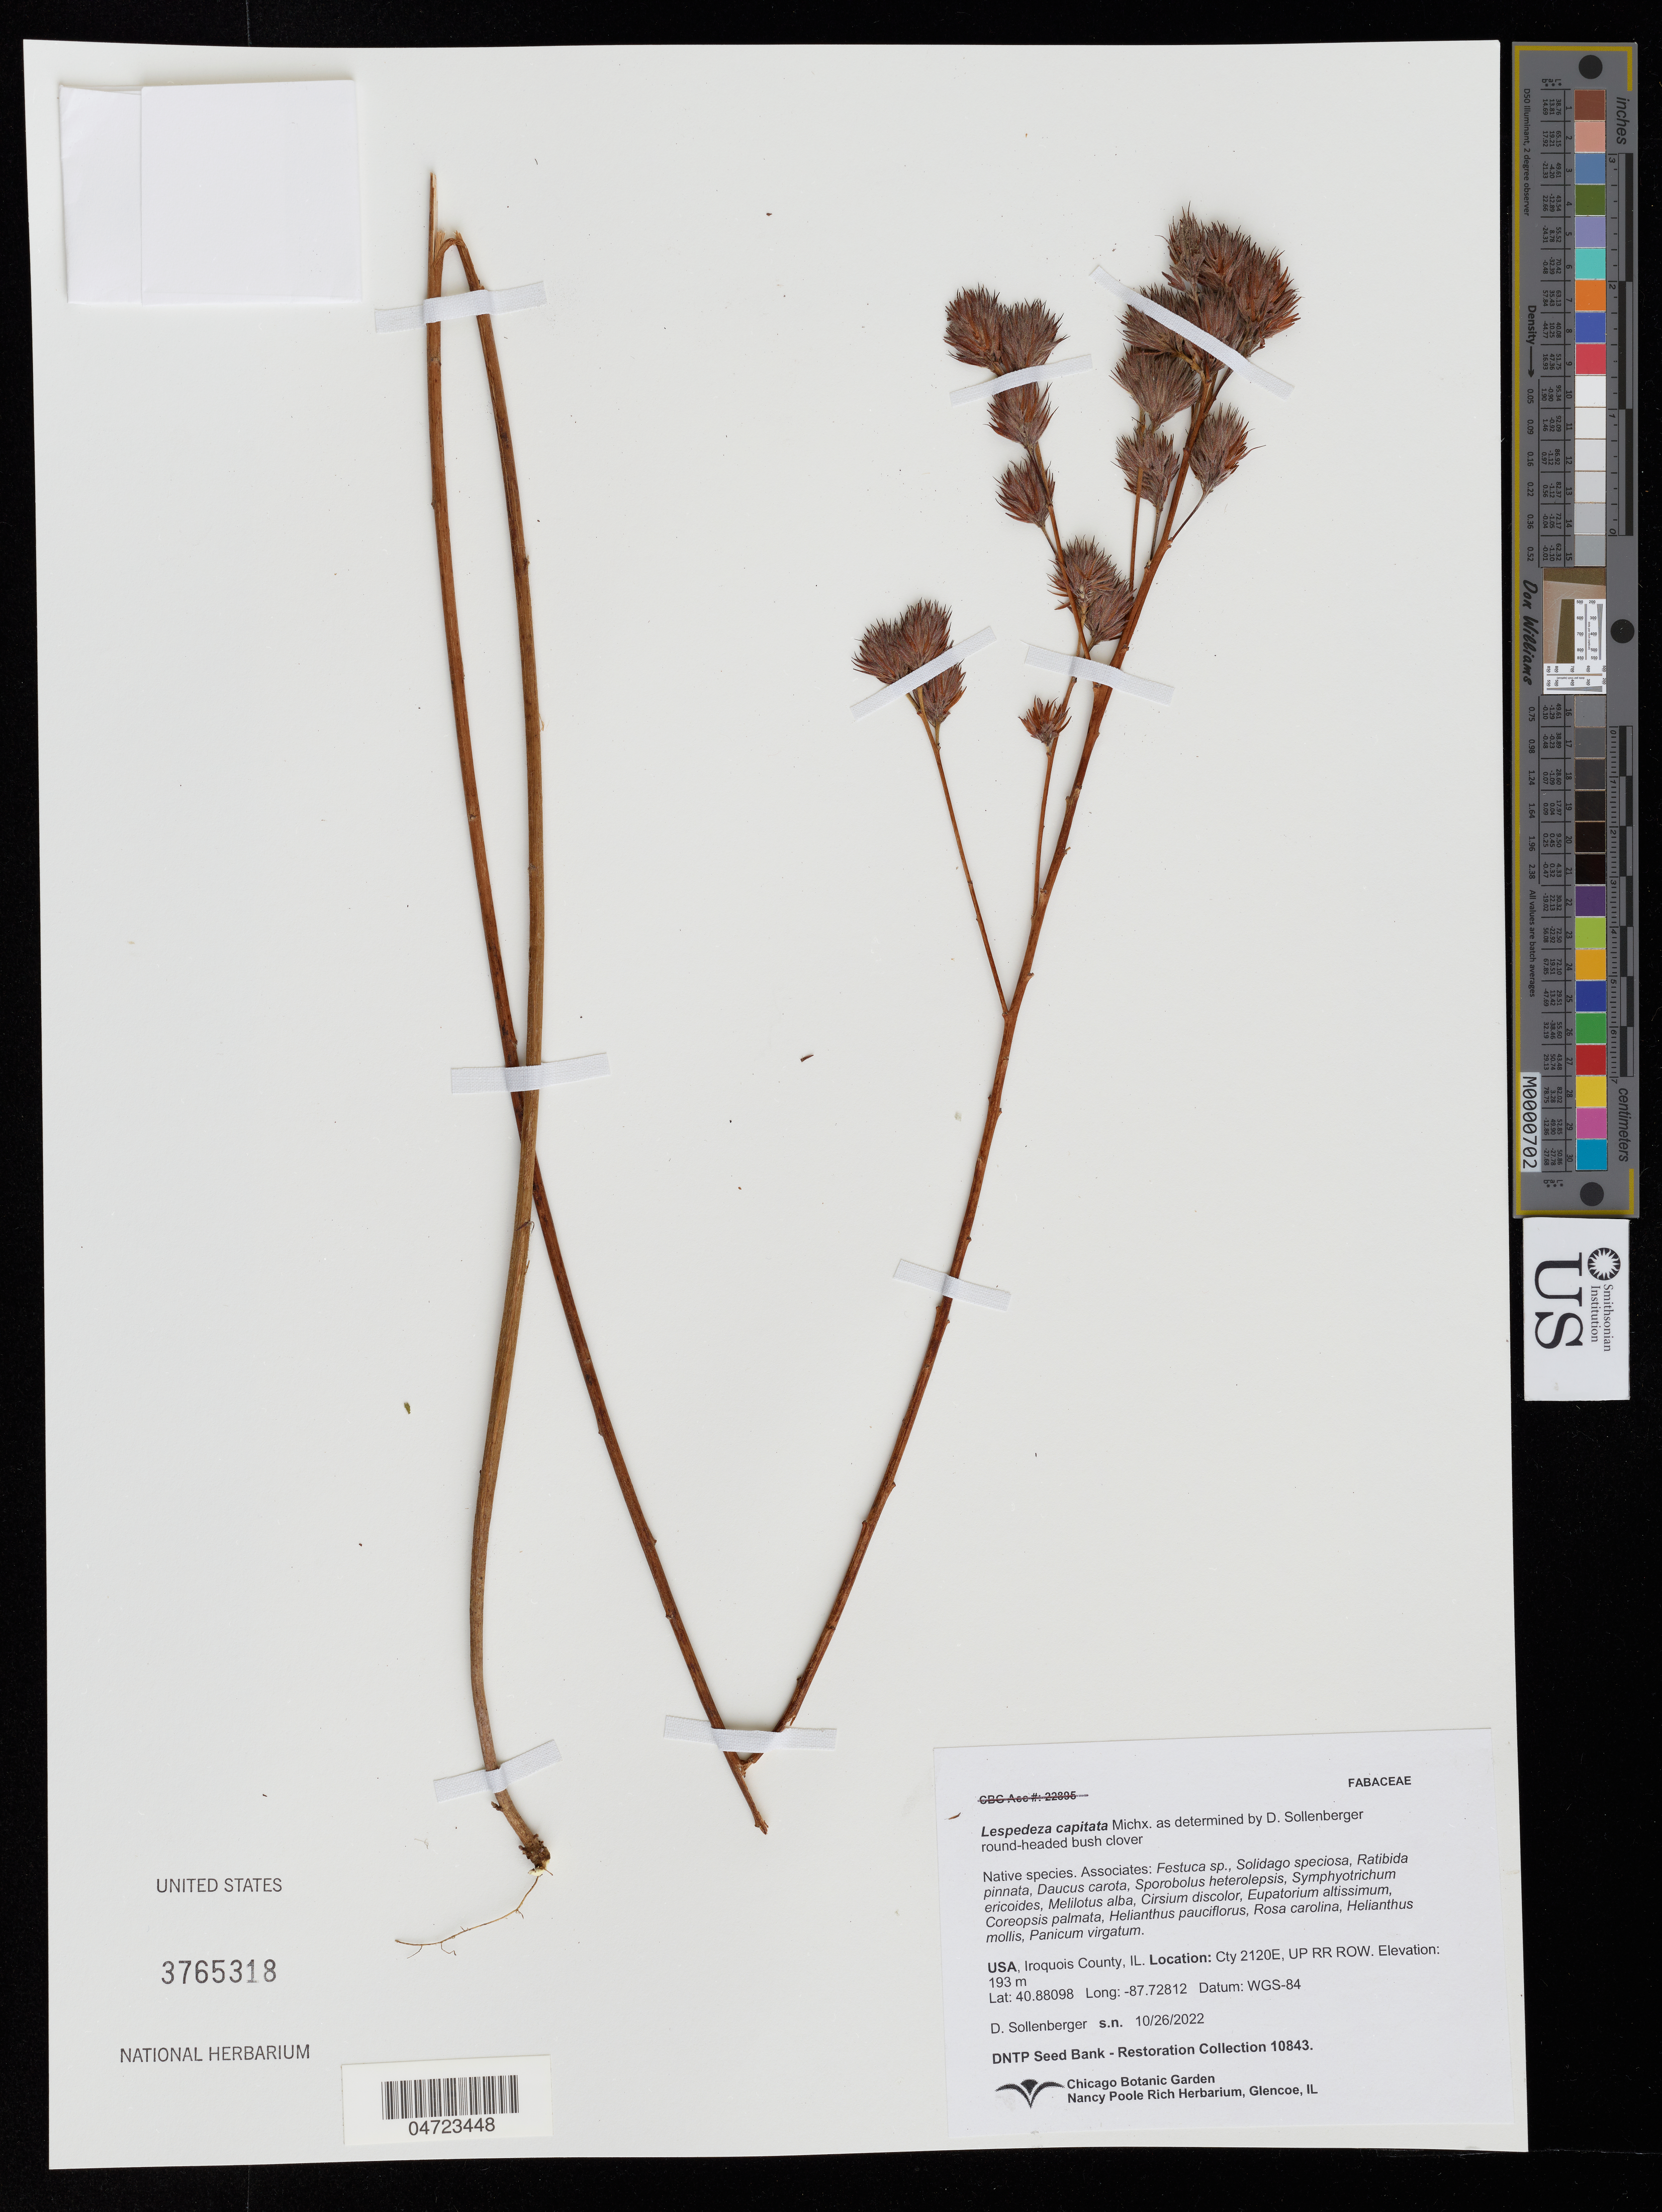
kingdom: Plantae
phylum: Tracheophyta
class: Magnoliopsida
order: Fabales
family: Fabaceae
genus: Lespedeza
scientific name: Lespedeza capitata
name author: Michx.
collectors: D. Sollenberger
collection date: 2022-10-26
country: United States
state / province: Illinois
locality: Iroquois County, IL. Cty 2120E, UP RR ROW.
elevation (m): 193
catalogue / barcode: US 3765318